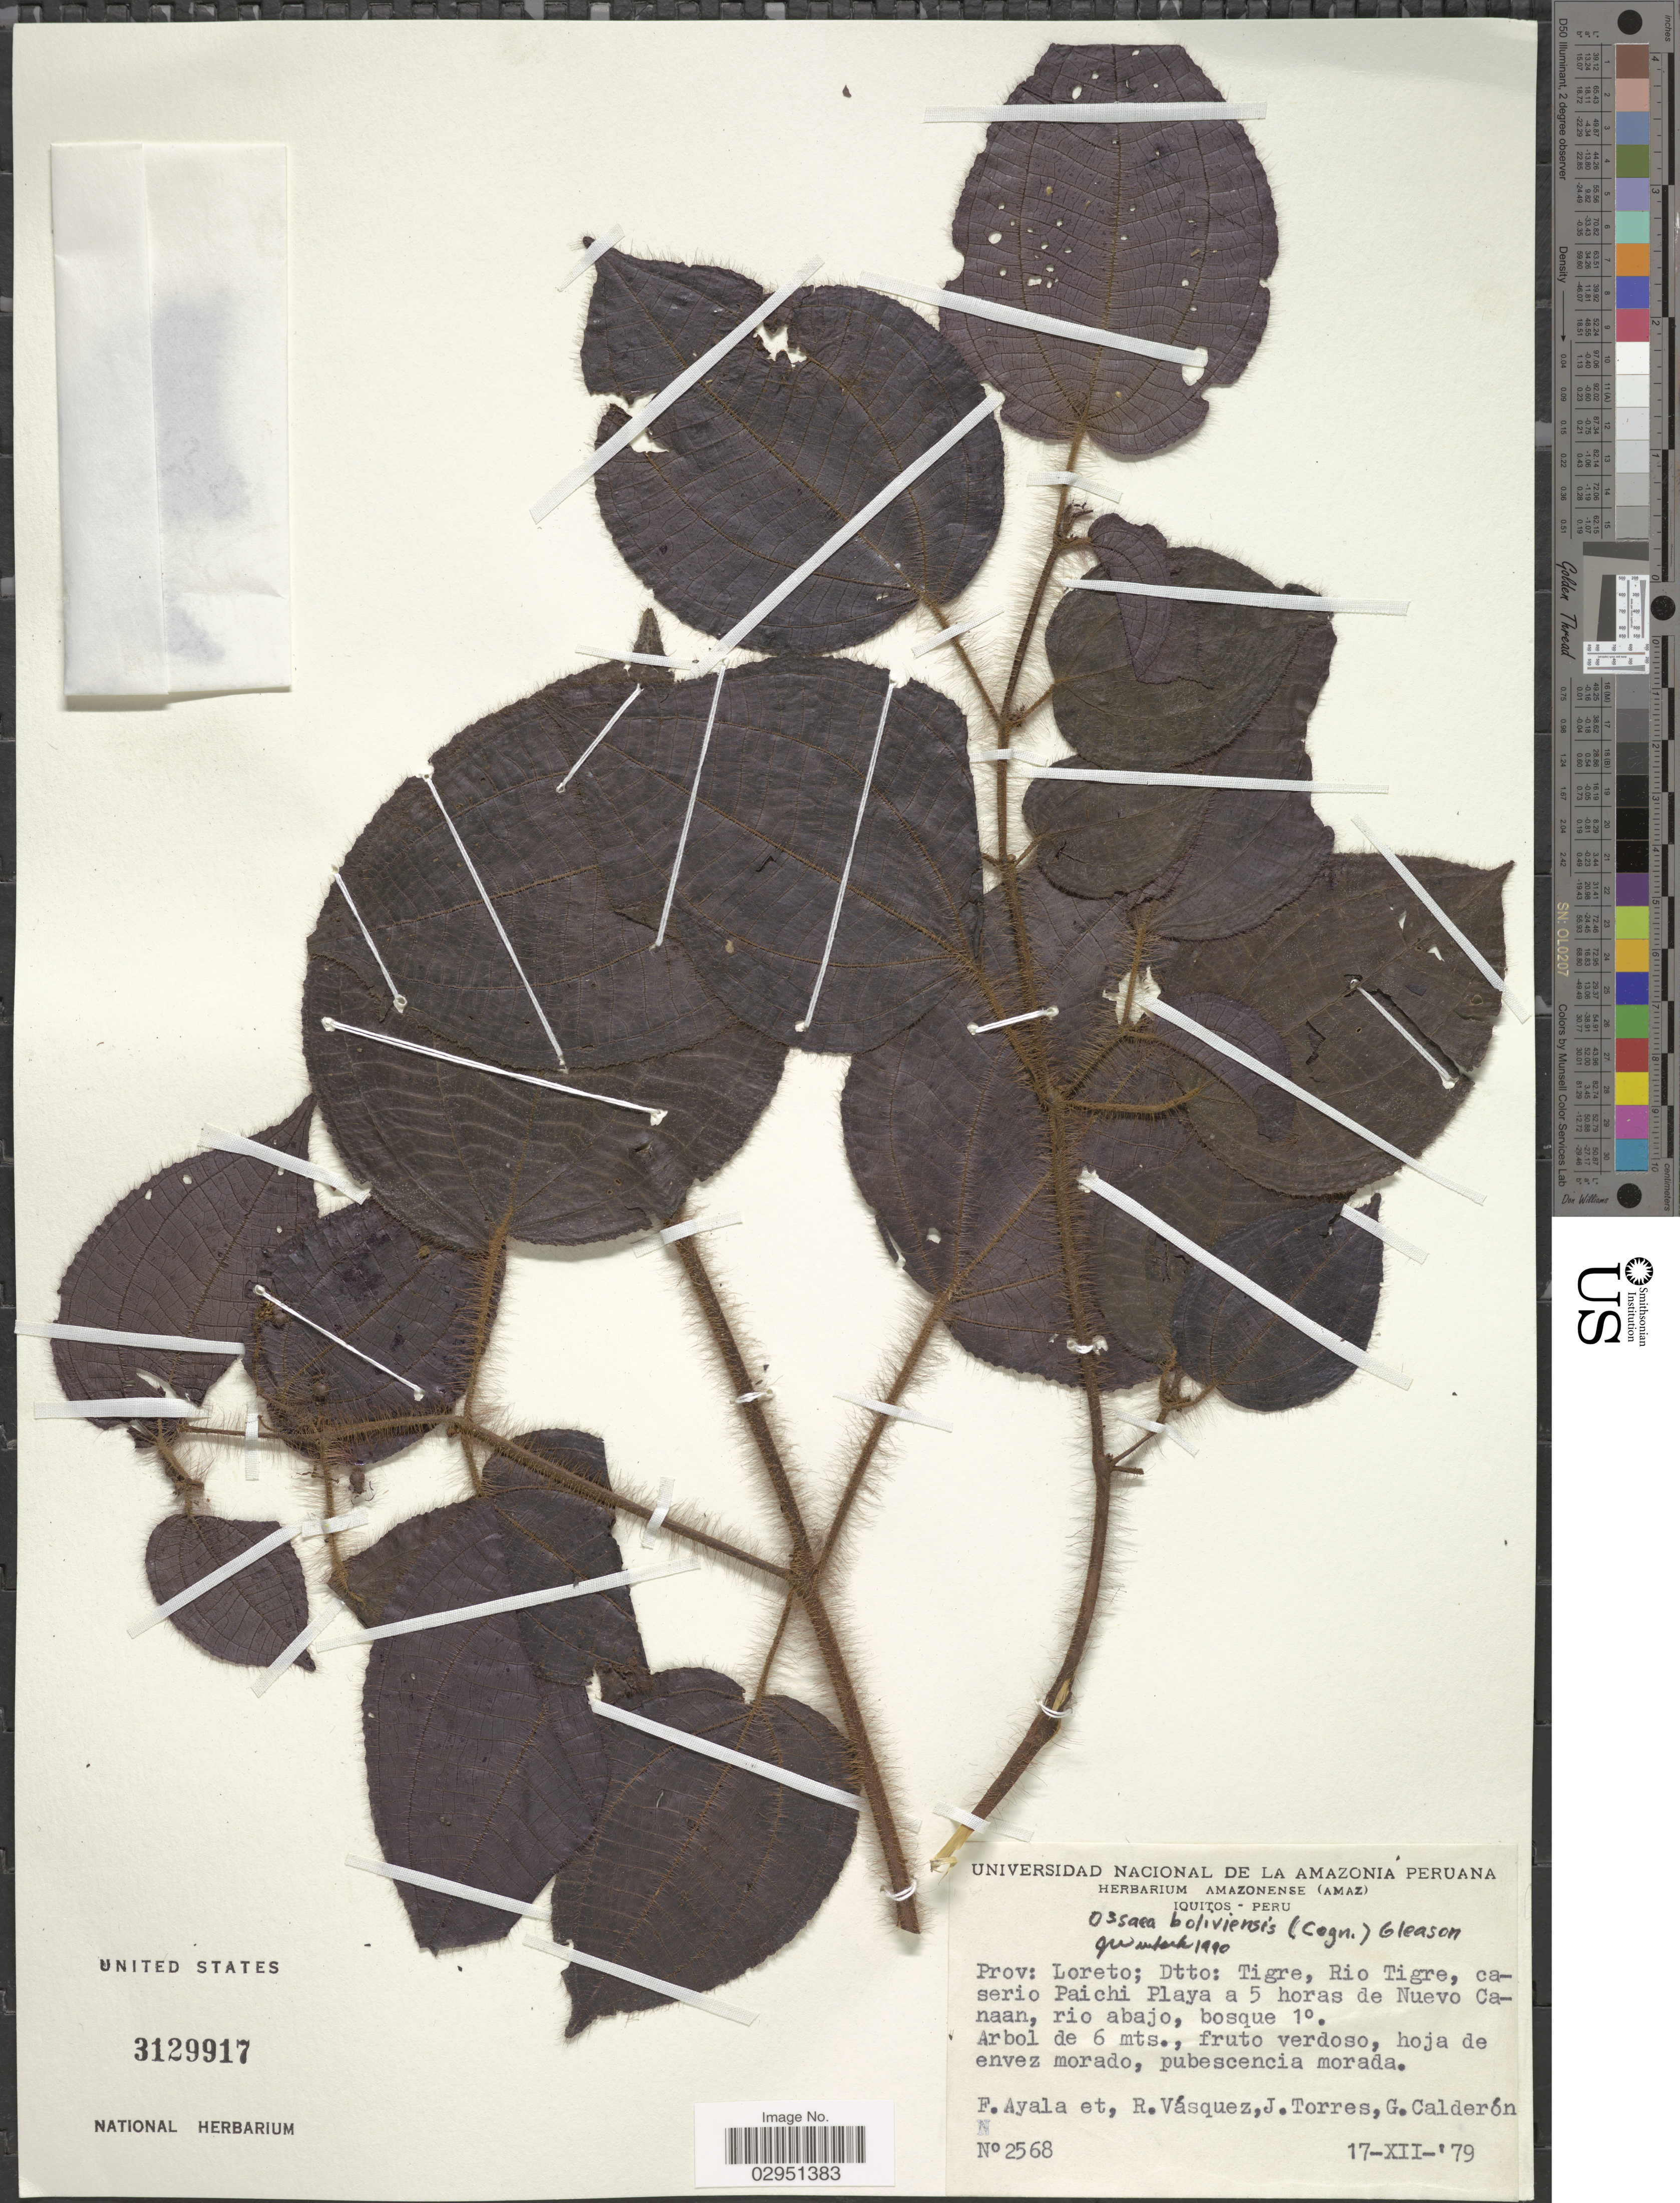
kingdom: Plantae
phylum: Tracheophyta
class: Magnoliopsida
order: Myrtales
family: Melastomataceae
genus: Ossaea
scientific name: Ossaea boliviensis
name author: (Cogn.) Gleason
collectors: F. Ayala, R. Vásquez, J. Torres & G. Calderón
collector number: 2568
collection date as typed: Transcribed d/m/y: 17/12/79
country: Peru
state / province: Loreto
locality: Dtto: Tigre, Rio Tigre, caserio Paichi Playa a 5 horas de Nuevo Canaan, rio abajo, bosque 1°.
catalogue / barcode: US 3129917